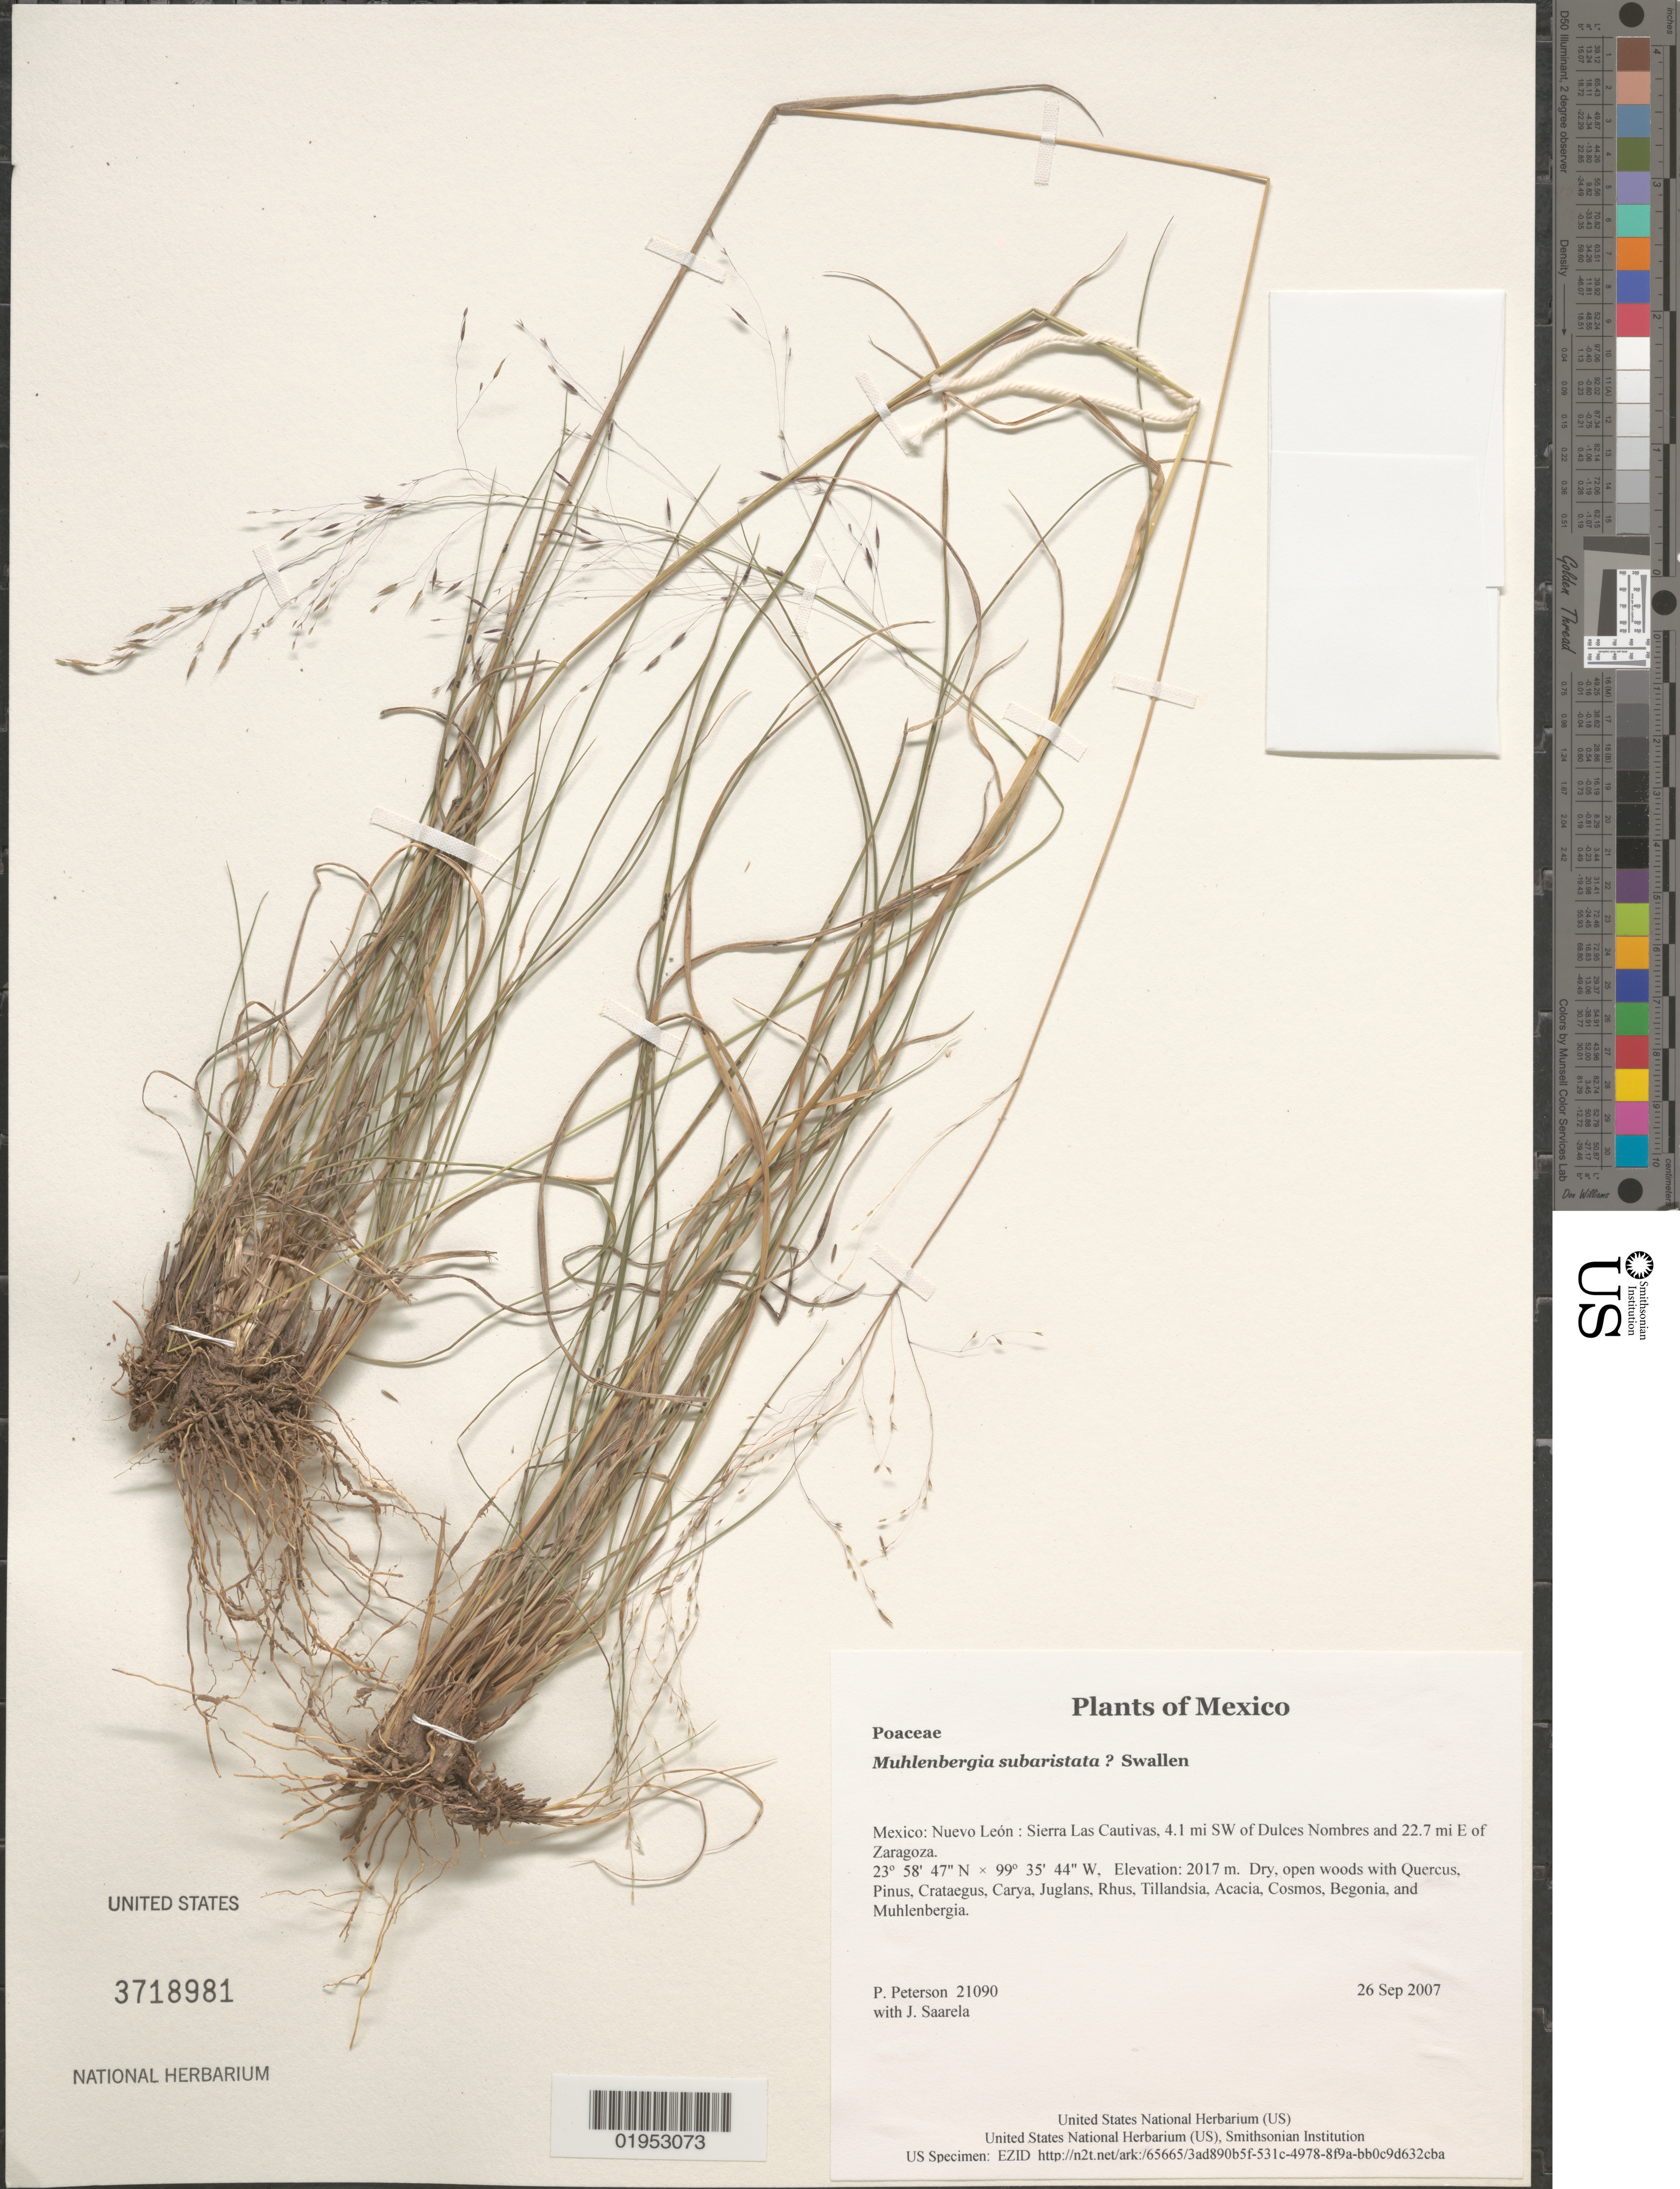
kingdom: Plantae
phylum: Tracheophyta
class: Liliopsida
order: Poales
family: Poaceae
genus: Muhlenbergia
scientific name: Muhlenbergia subaristata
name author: Swallen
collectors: P. M. Peterson & J. Saarela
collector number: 21090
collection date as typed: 26 Sep 2007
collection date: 2007-09-26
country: Mexico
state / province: Nuevo León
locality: Sierra Las Cautivas, 4.1 mi SW of Dulces Nombres and 22.7 mi E of Zaragoza.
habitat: Dry, open woods with Quercus, Pinus, Crataegus, Carya, Juglans, Rhus, Tillandsia, Acacia, Cosmos, Begonia, and Muhlenbergia.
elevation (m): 2017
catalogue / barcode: US 3718981